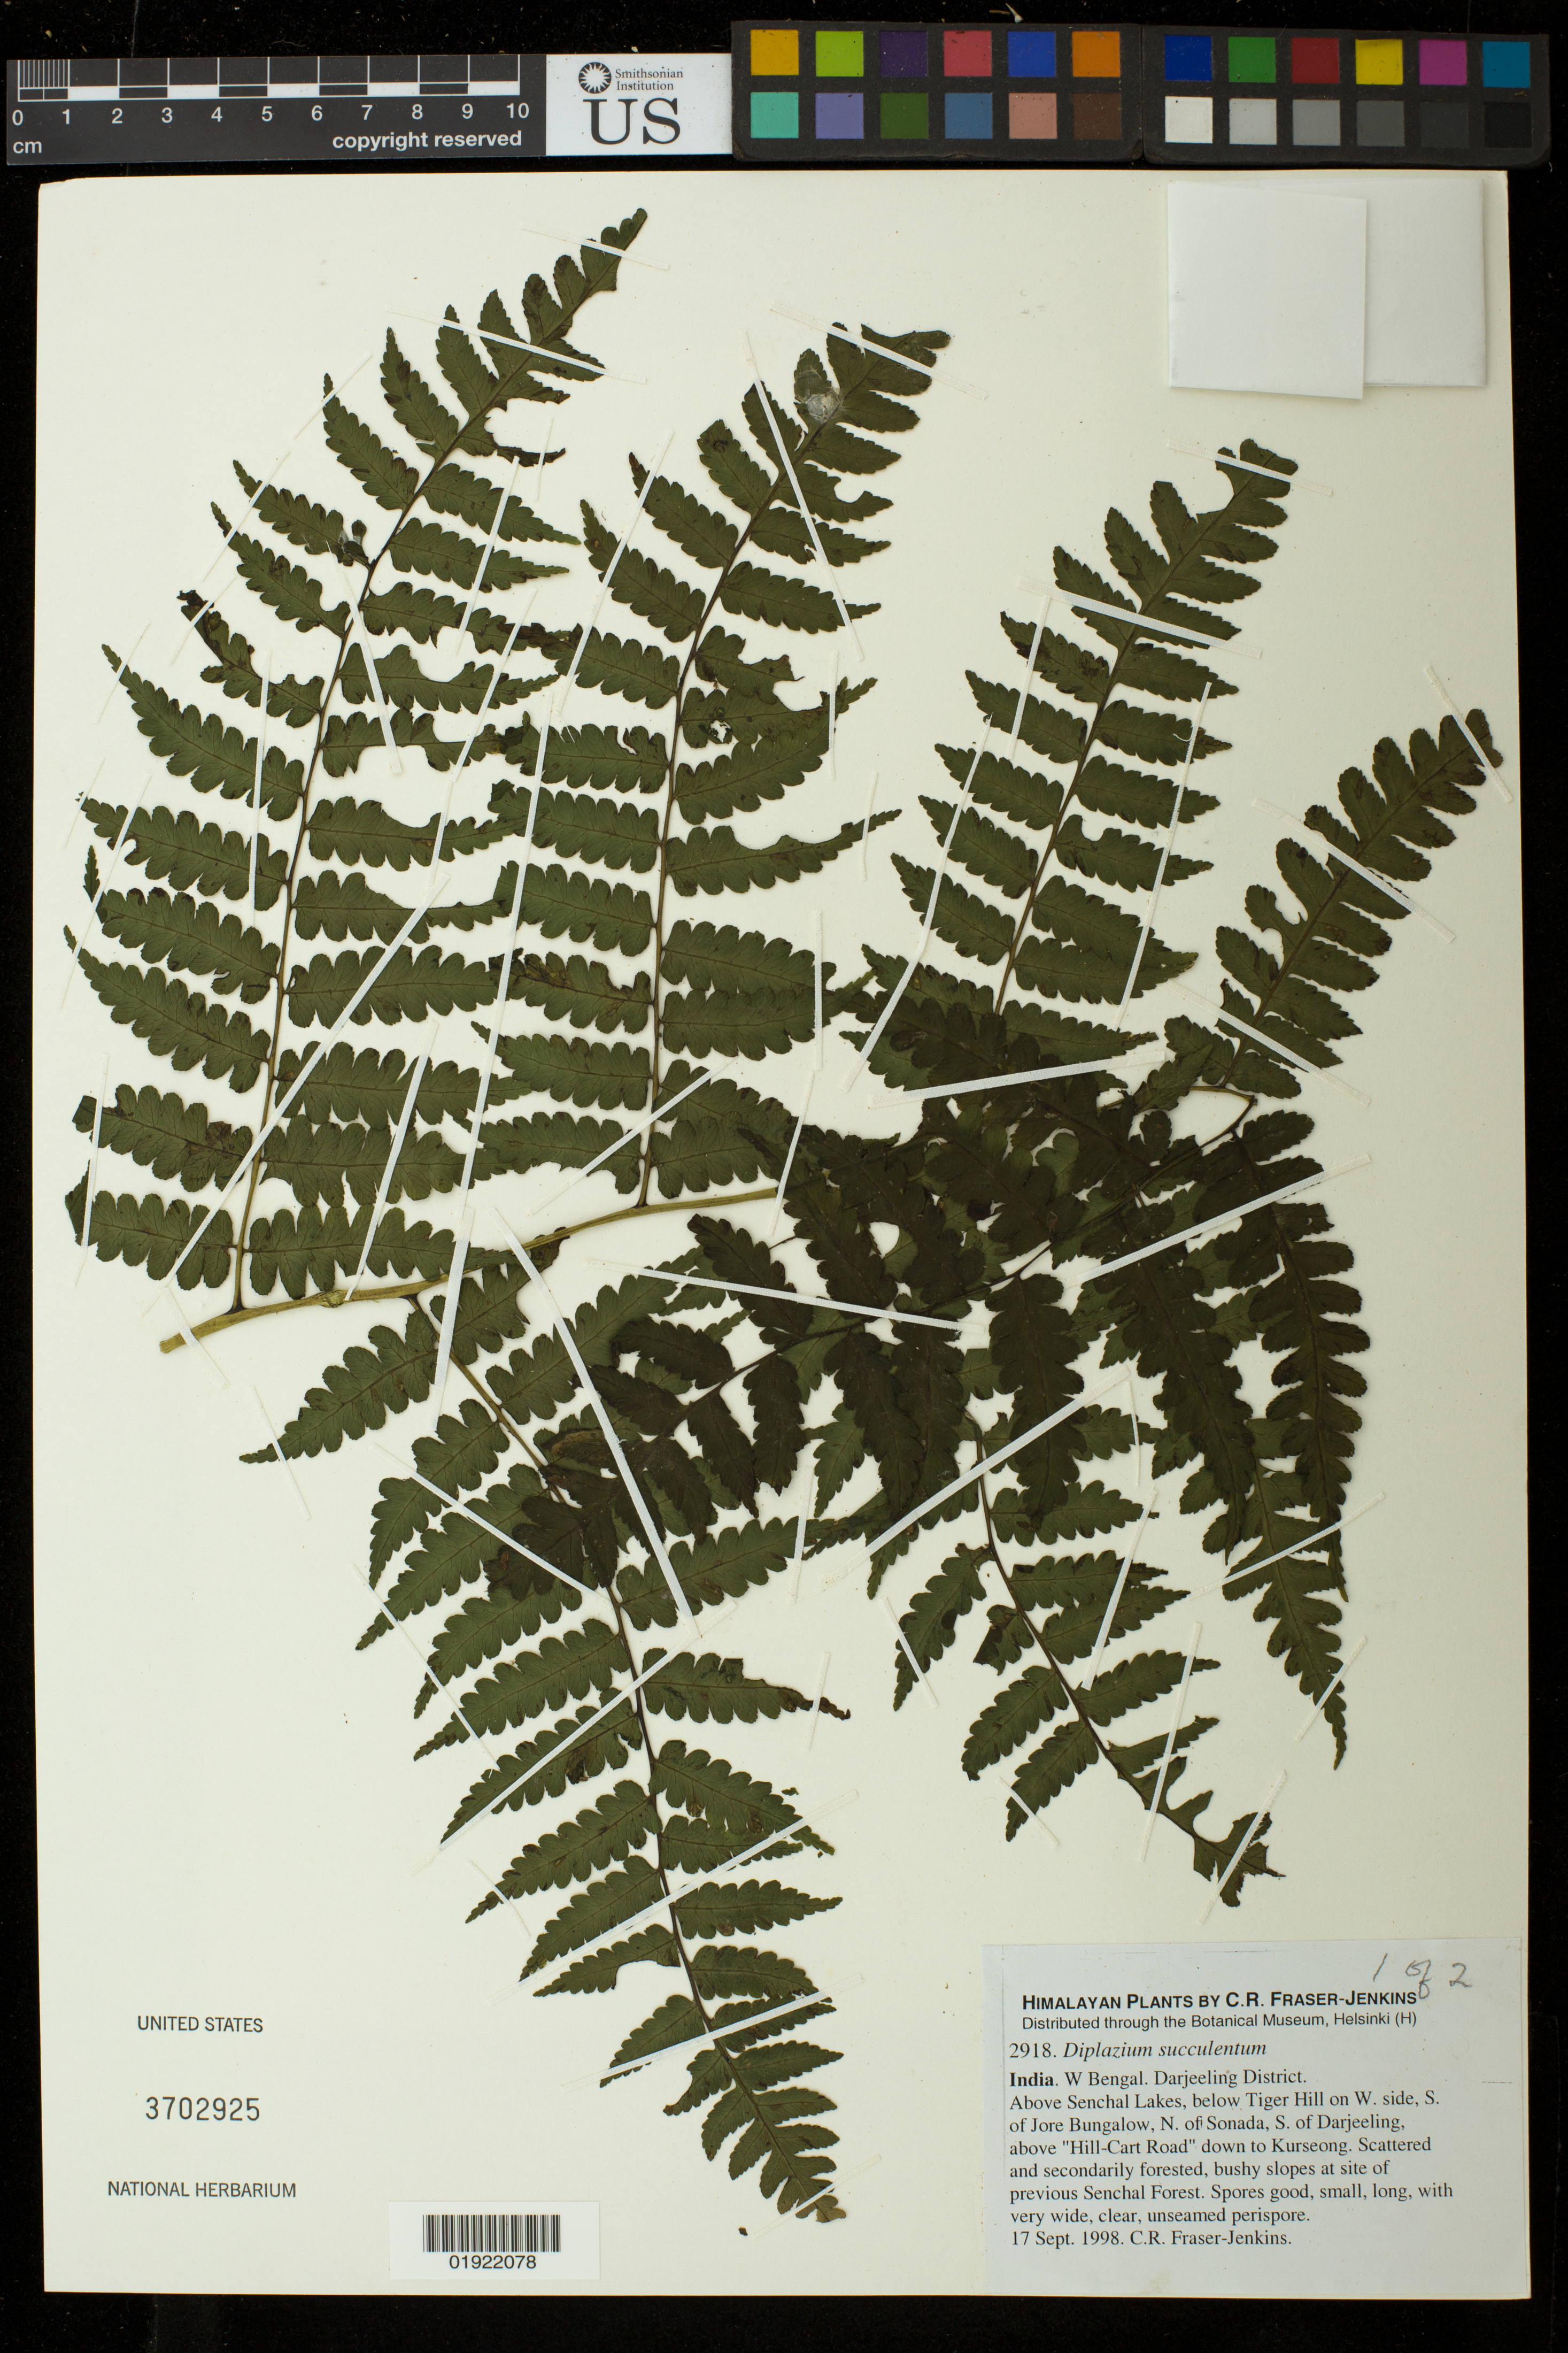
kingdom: Plantae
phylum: Tracheophyta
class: Polypodiopsida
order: Polypodiales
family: Athyriaceae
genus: Diplazium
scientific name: Diplazium succulentum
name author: (C.B. Clarke) C. Chr.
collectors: C. R. Fraser-Jenkins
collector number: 2918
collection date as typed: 17 Sept 1998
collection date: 1998-09-17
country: India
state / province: West Bengal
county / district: Darjeeling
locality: Above Senchal Lakes, below Tiger Hill on W. side, S. of Jore Bungalow, N. of Sonada, S. of Dargeeling, above "Hill-Cart Road" down to Kurseong. Scattered and sceondarily forested, bushy slopes at site of previous Senchal Forest.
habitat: Scattered and sceondarily forested, bushy slopes at site of previous Senchal Forest.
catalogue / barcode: US 3702925